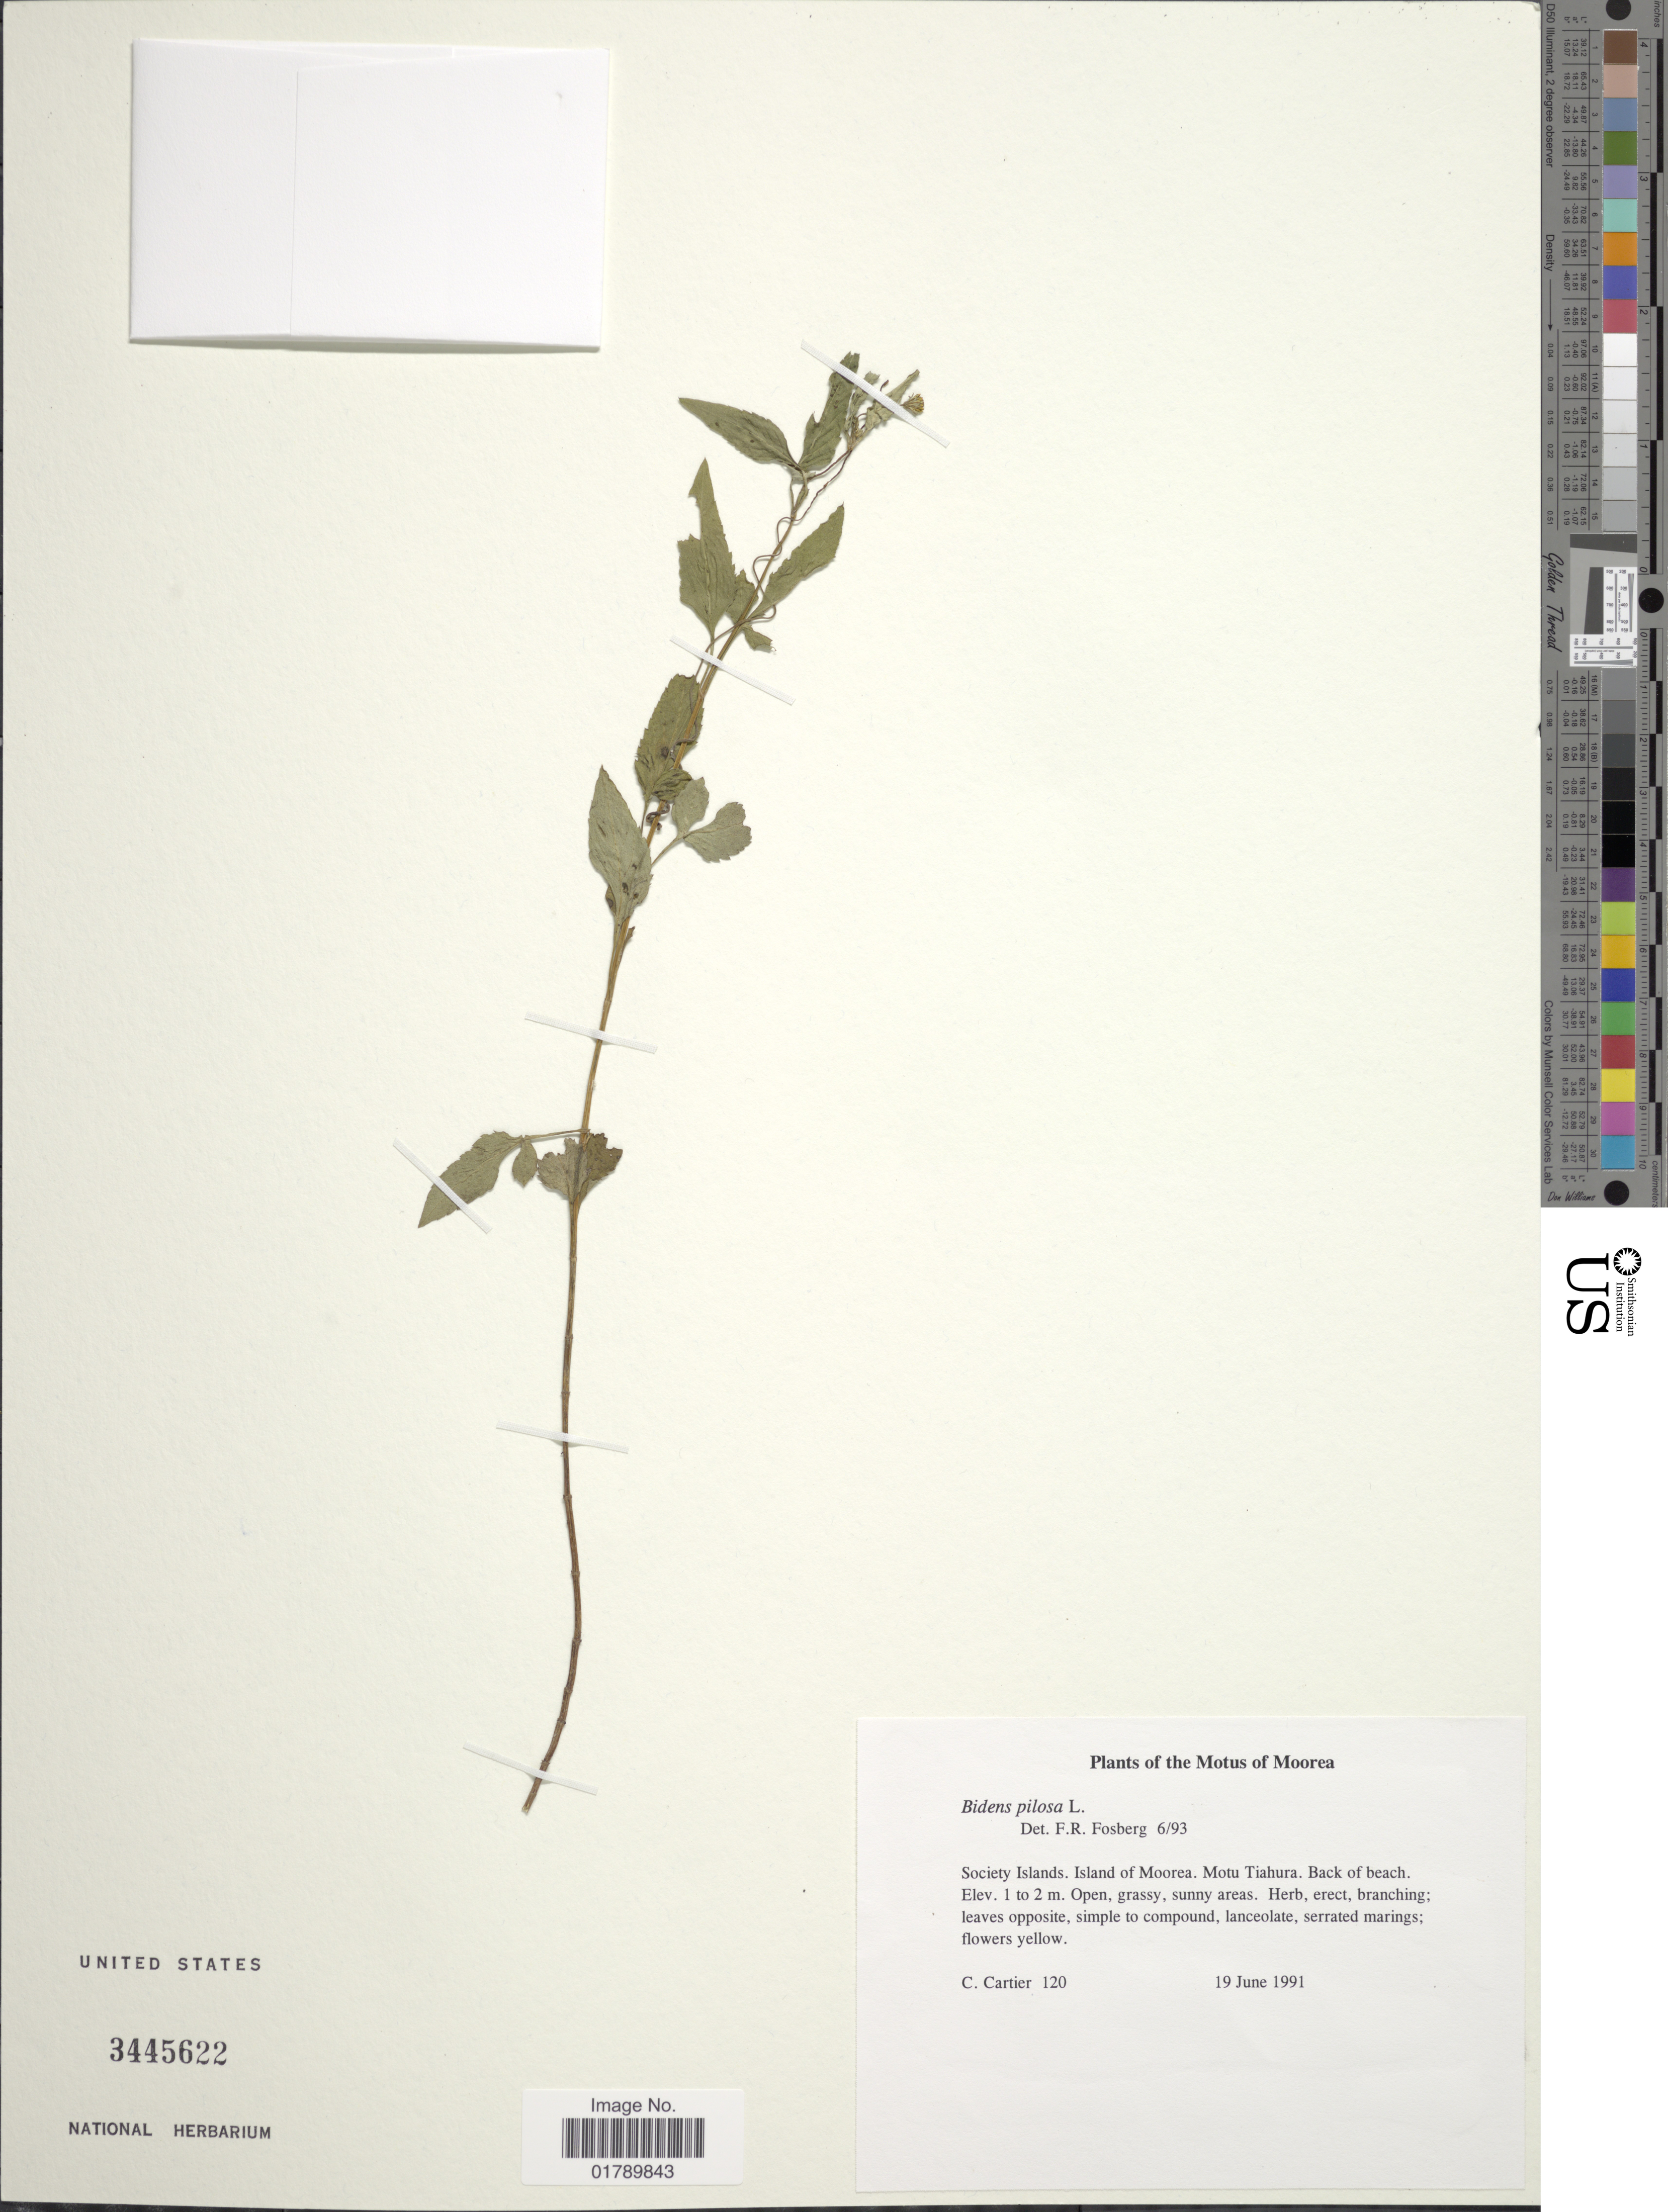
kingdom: Plantae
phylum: Tracheophyta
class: Magnoliopsida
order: Asterales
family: Asteraceae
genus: Bidens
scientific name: Bidens pilosa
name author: L.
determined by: Fosberg, F. R.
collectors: C. Cartier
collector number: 120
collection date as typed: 19 Jun 1991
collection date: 1991-06-19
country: French Polynesia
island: Moorea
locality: Back of beach, Tiahura [Society Is.]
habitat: Open, grassy, sunny areas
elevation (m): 1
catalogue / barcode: US 3445622